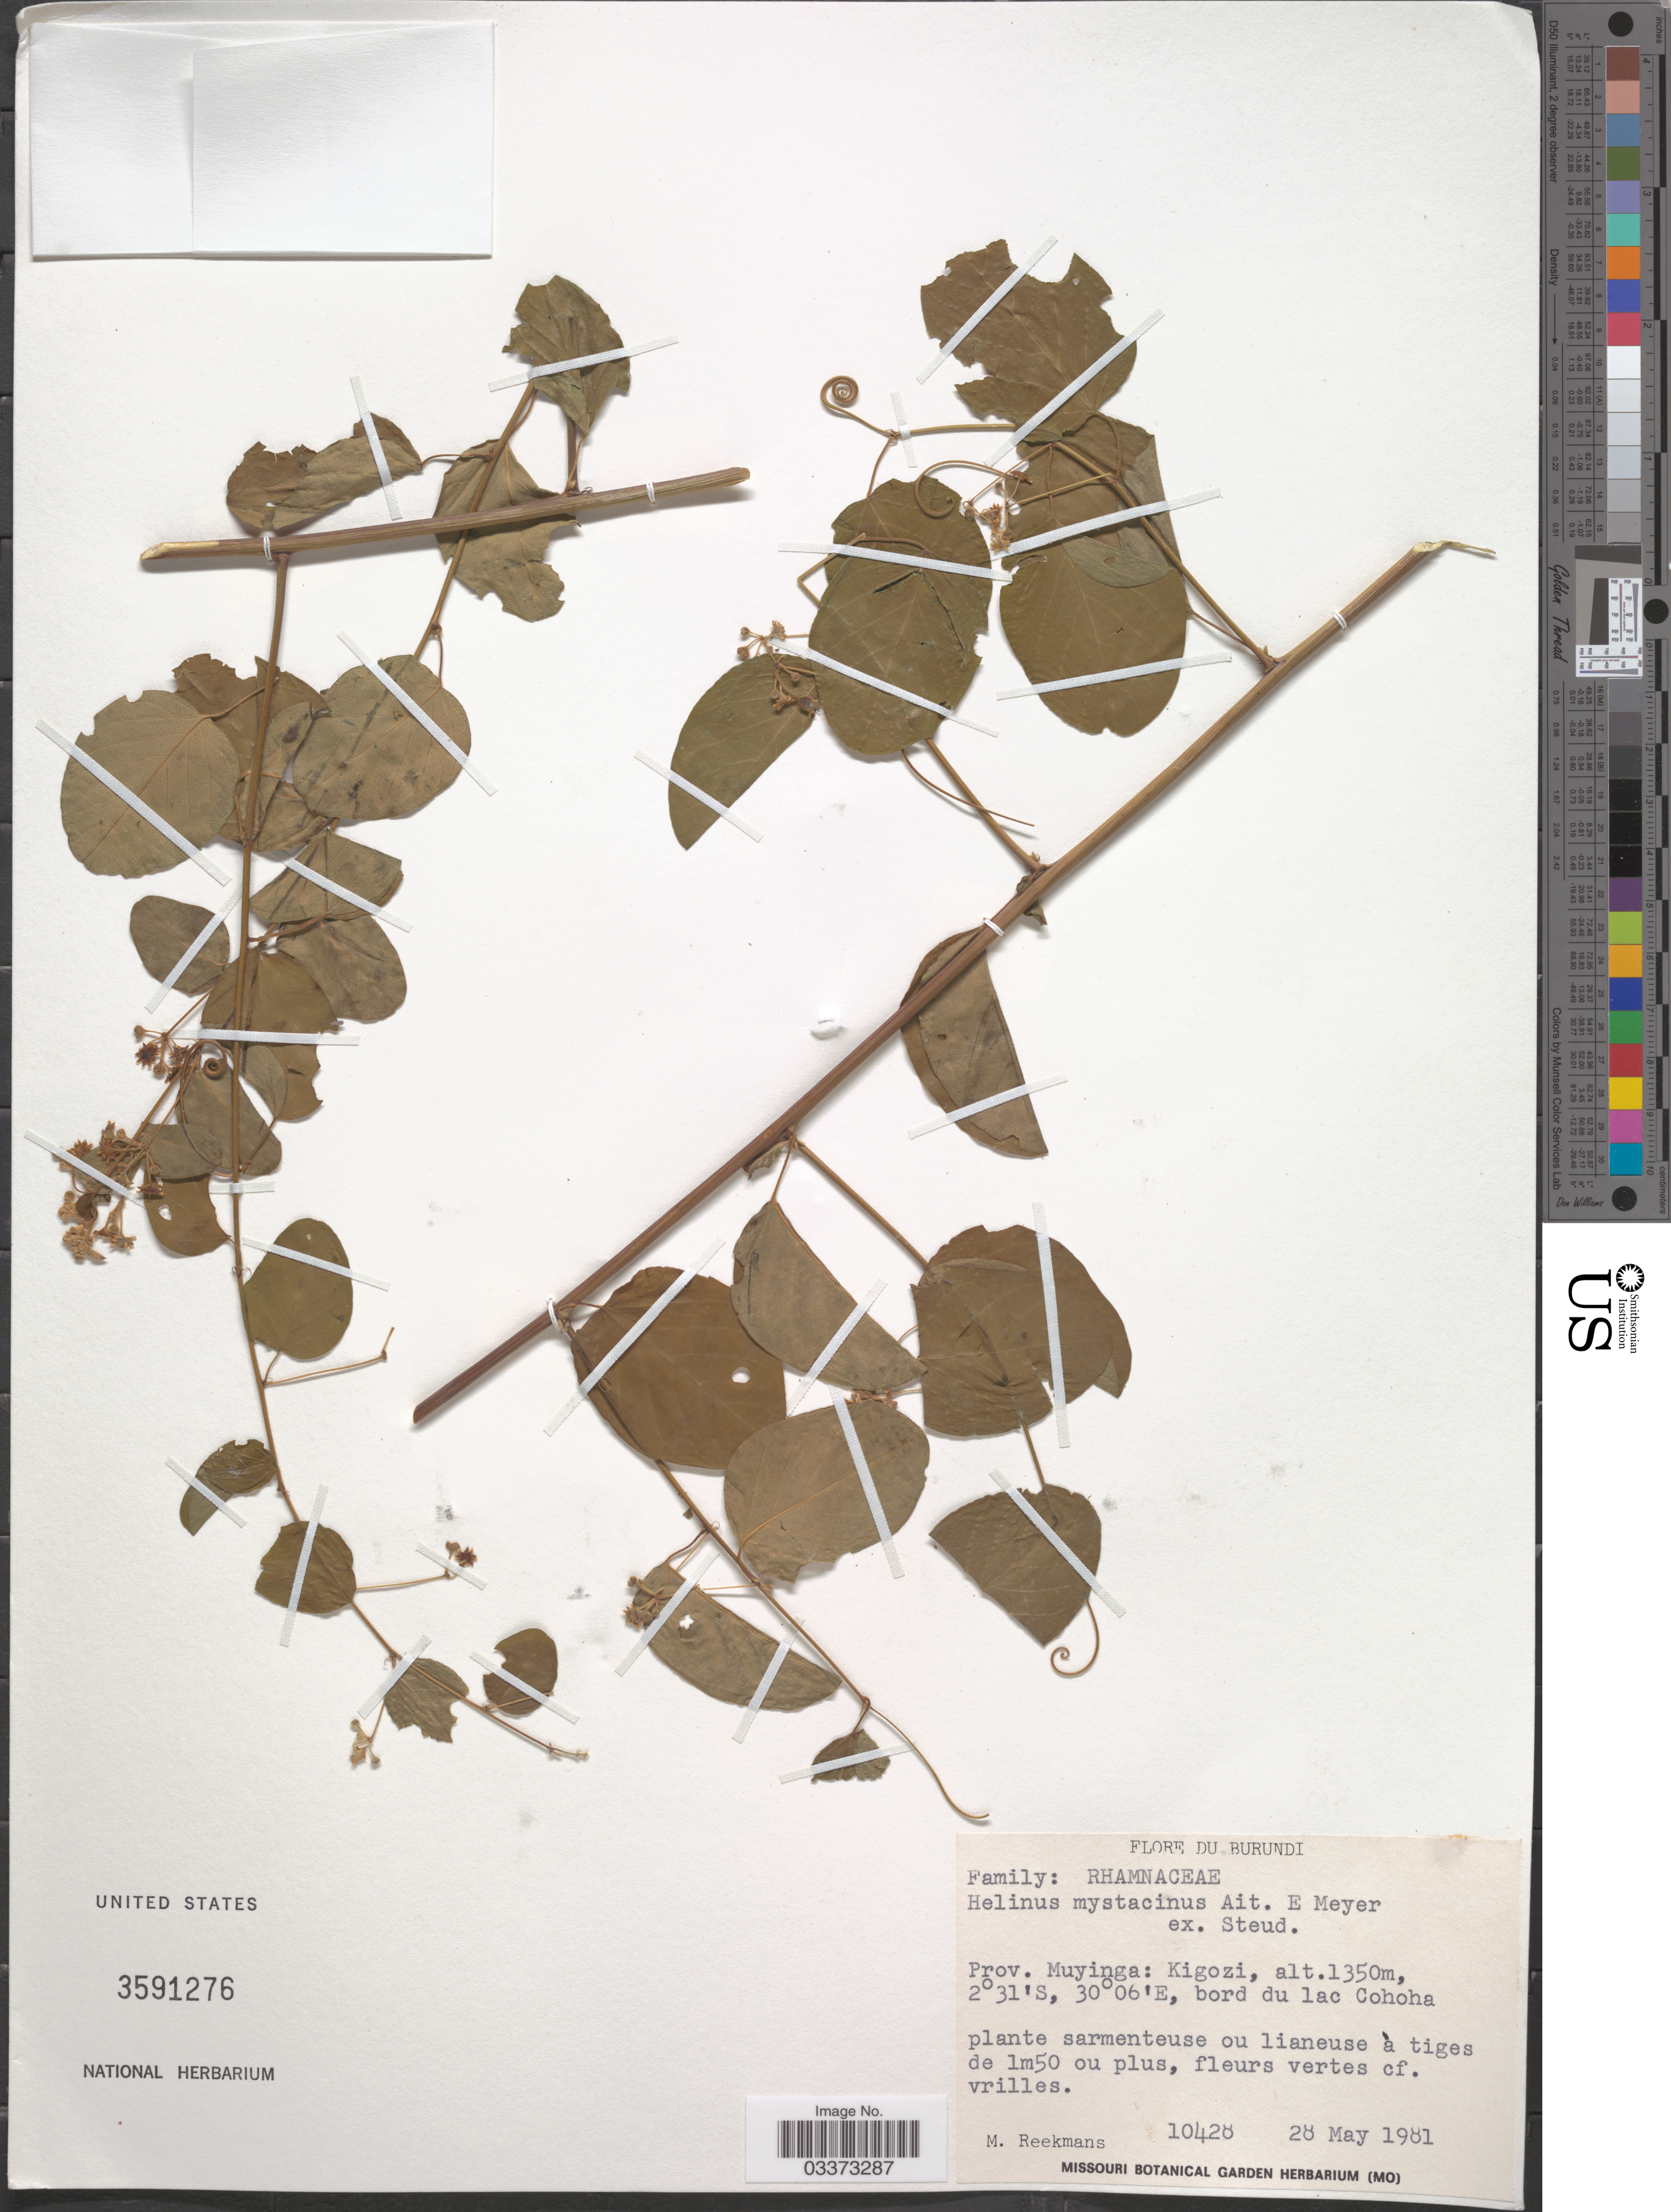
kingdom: Plantae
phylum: Tracheophyta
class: Magnoliopsida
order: Rosales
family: Rhamnaceae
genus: Helinus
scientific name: Helinus mystacinus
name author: (Aiton) E. Mey. ex Steud.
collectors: M. Reekmans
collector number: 10428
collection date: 1981-05-28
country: Burundi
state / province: Muyinga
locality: Kigozi, bord du lac Cohoha.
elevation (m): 1350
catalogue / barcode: US 3591276